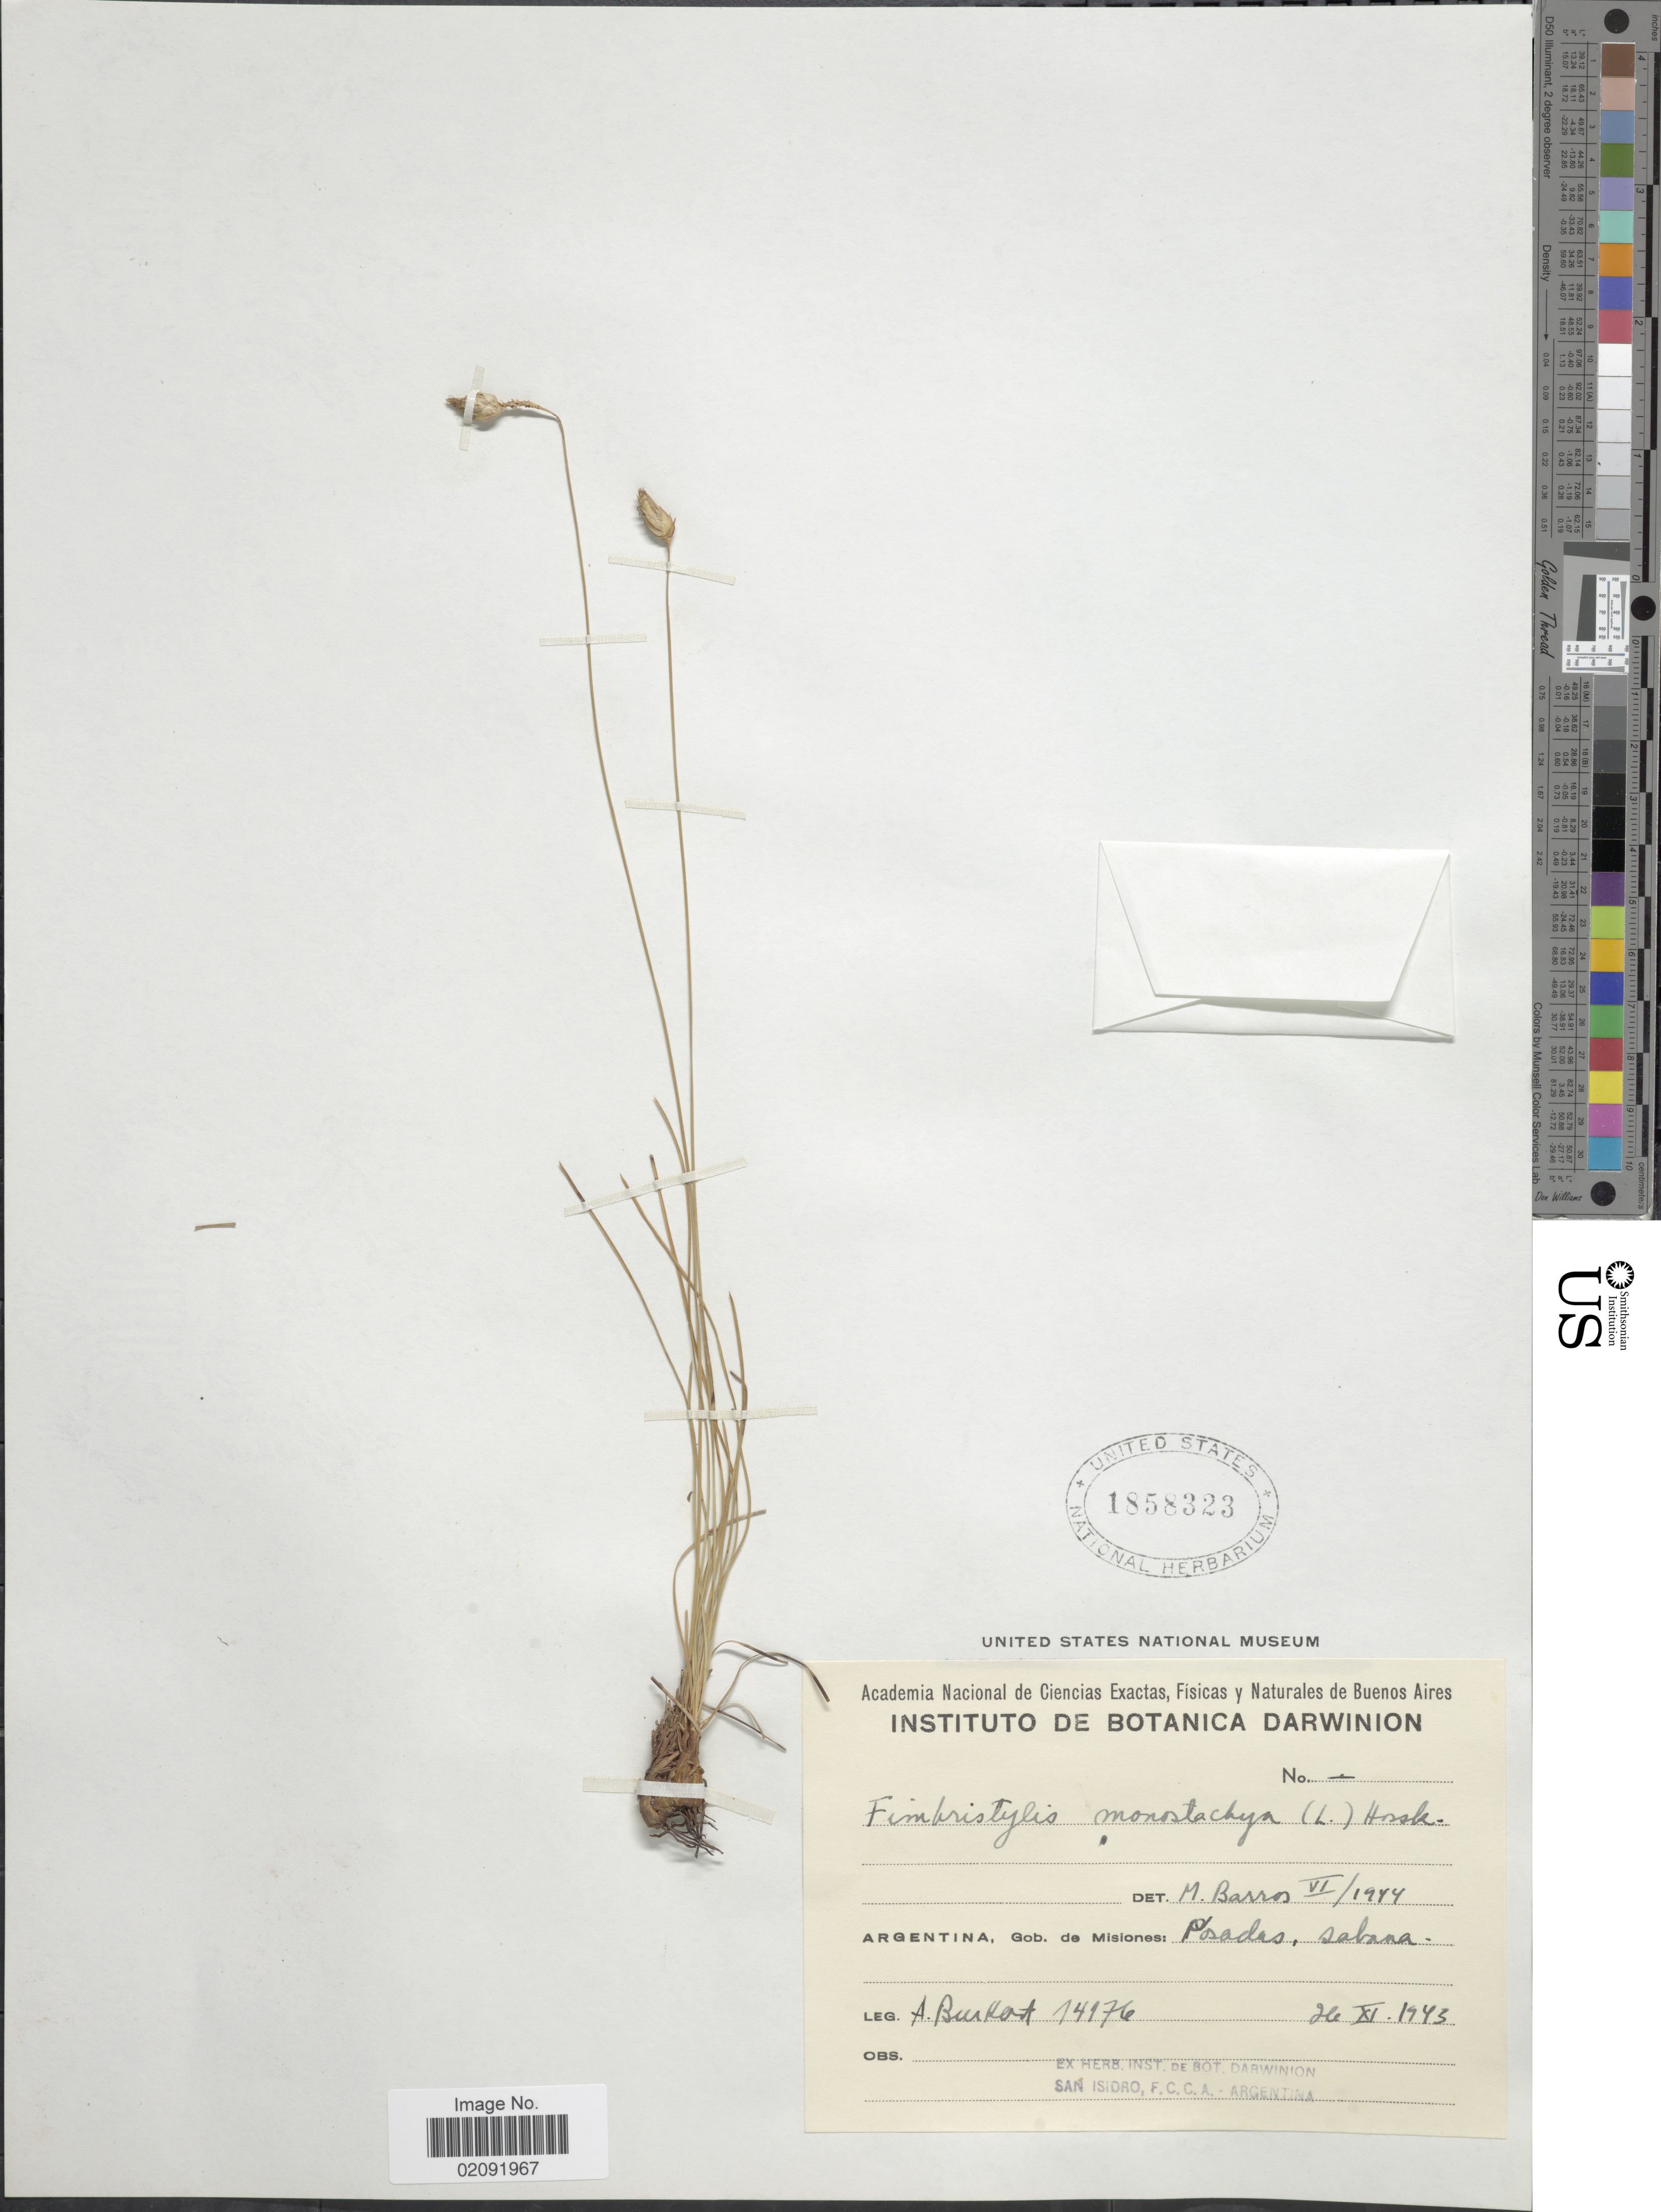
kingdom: Plantae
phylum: Tracheophyta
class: Liliopsida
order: Poales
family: Cyperaceae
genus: Abildgaardia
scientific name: Abildgaardia ovata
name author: (Burm. f.) Kral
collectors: A. E. Burkart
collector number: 14976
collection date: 1943-11-26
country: Argentina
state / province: Misiones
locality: Gob de Misiones: Posades, sabana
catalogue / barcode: US 1858323